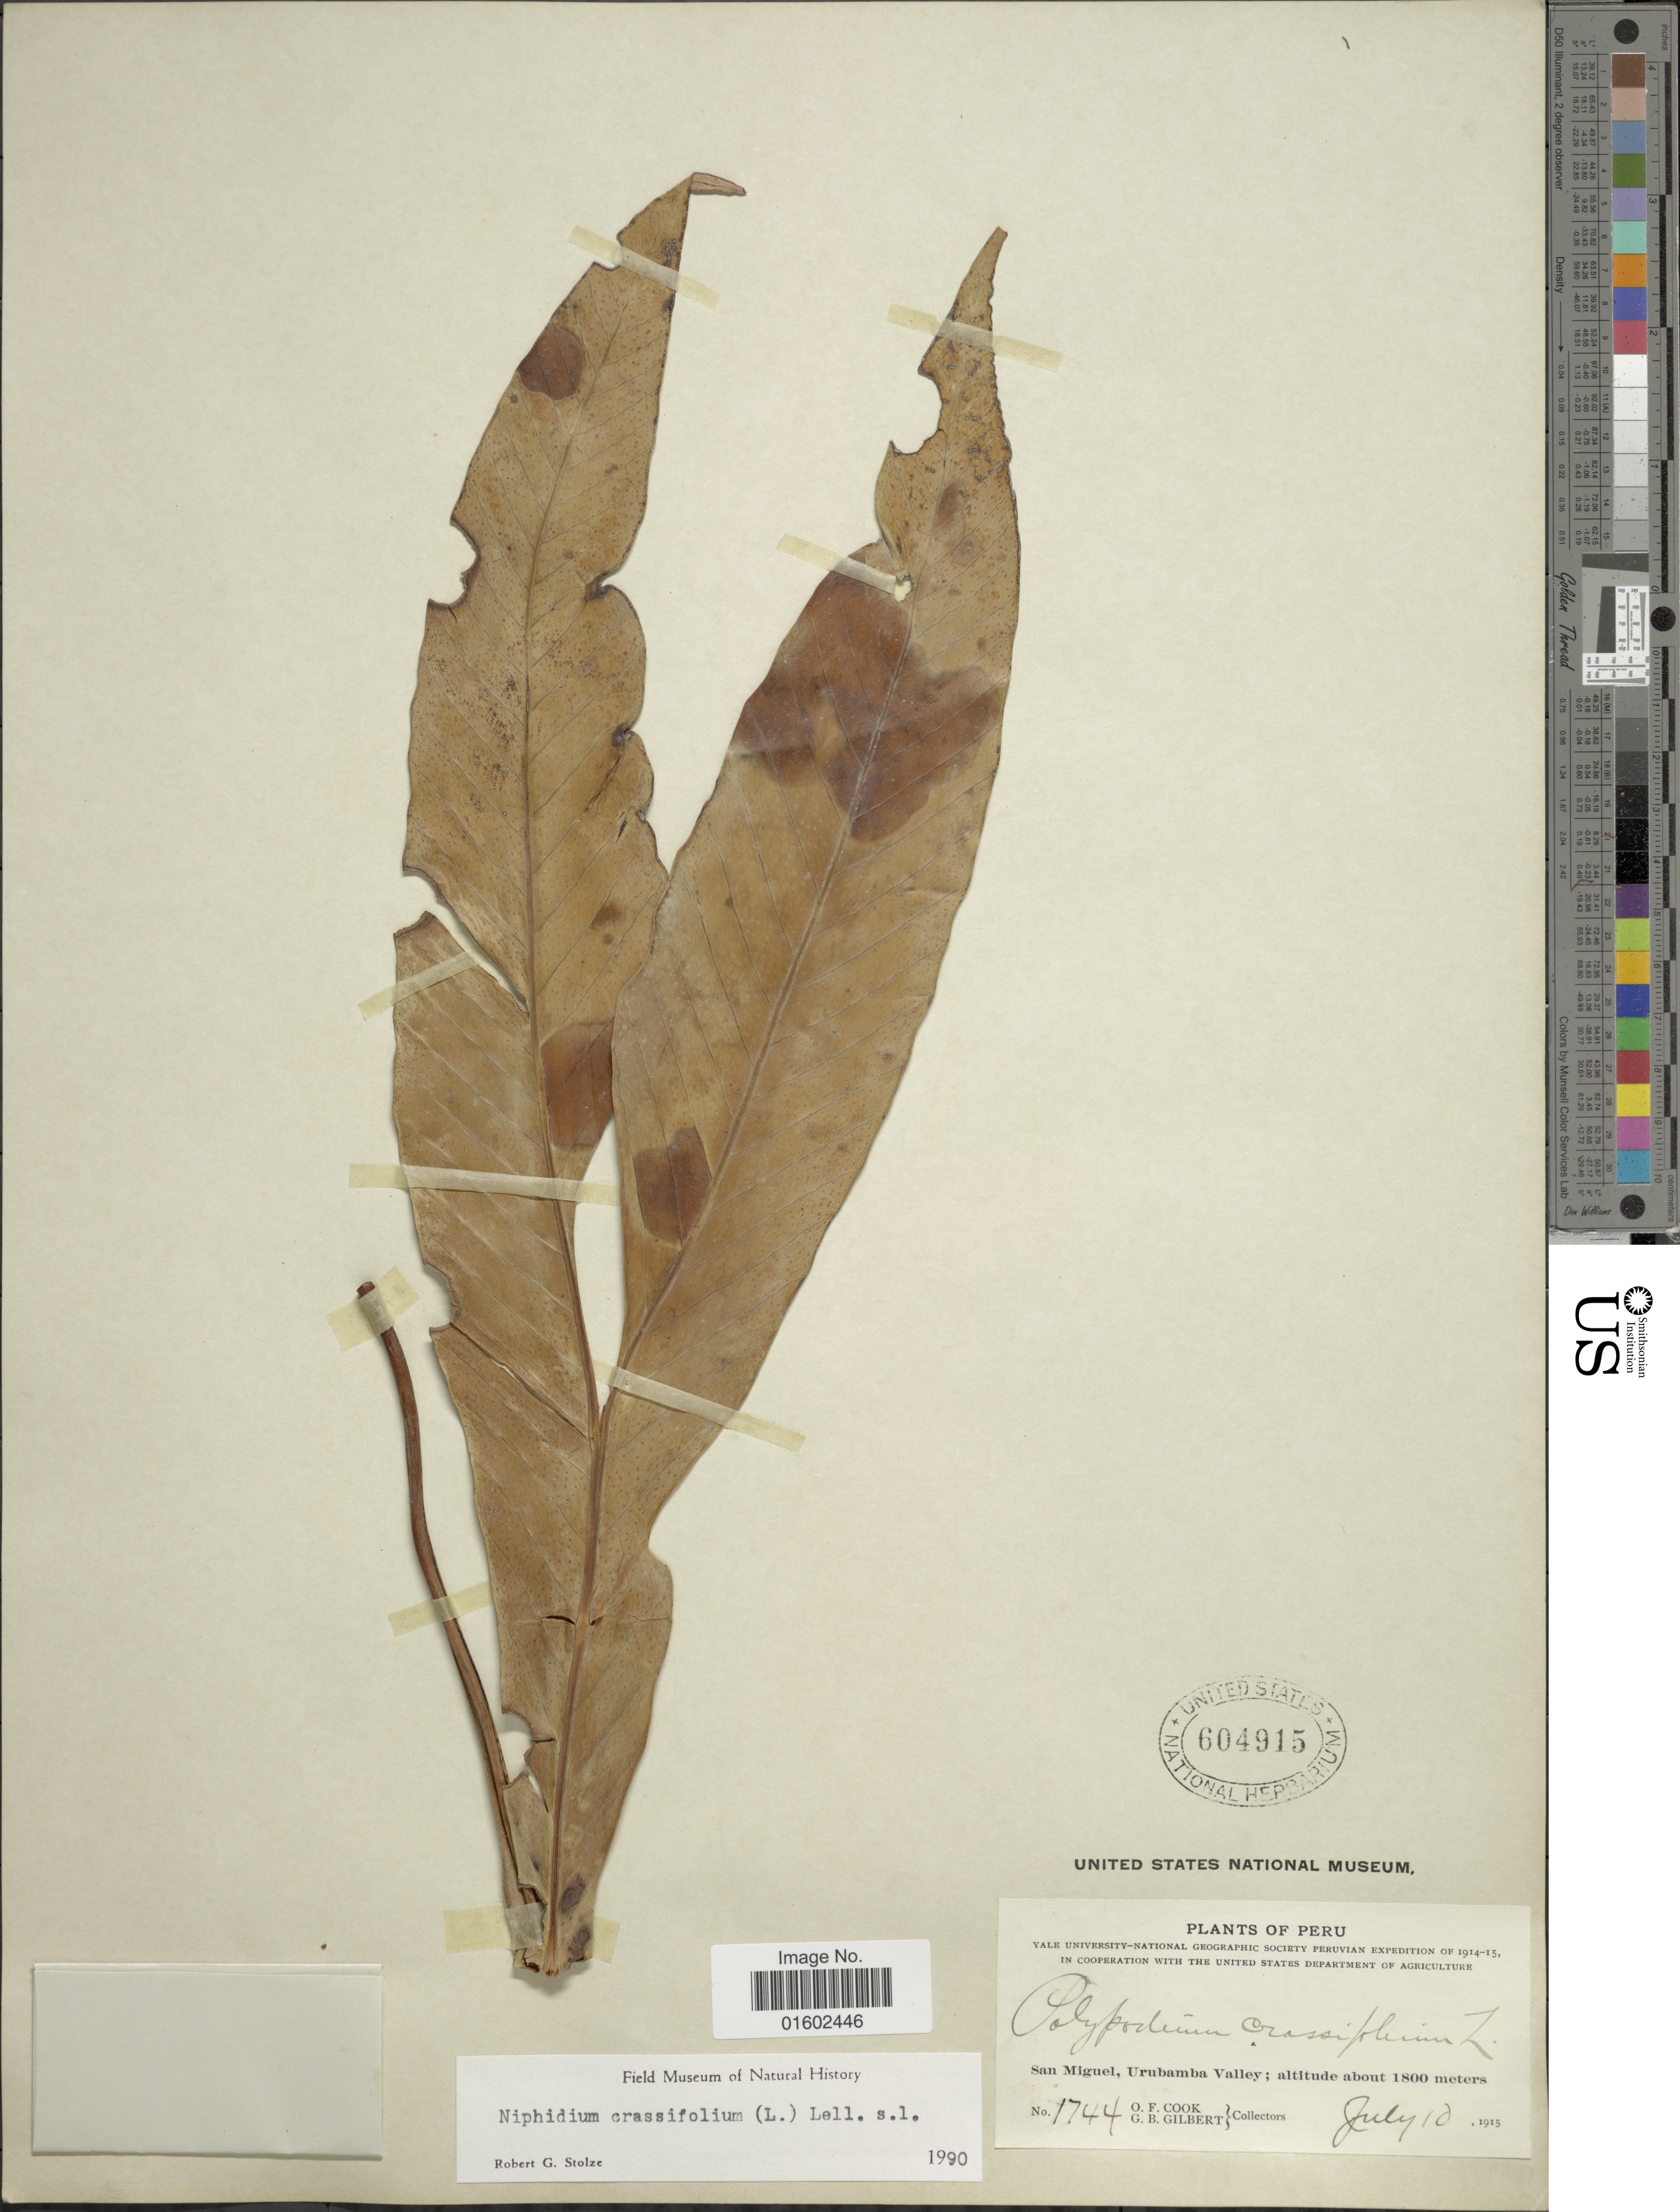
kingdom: Plantae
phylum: Tracheophyta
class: Polypodiopsida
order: Polypodiales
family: Polypodiaceae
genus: Niphidium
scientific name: Niphidium crassifolium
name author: (L.) Lellinger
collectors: O. F. Cook & G. B. Gilbert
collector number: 1744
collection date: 1915-07-10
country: Peru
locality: San Miguel, Urubamba Valley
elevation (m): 1800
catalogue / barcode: US 604915